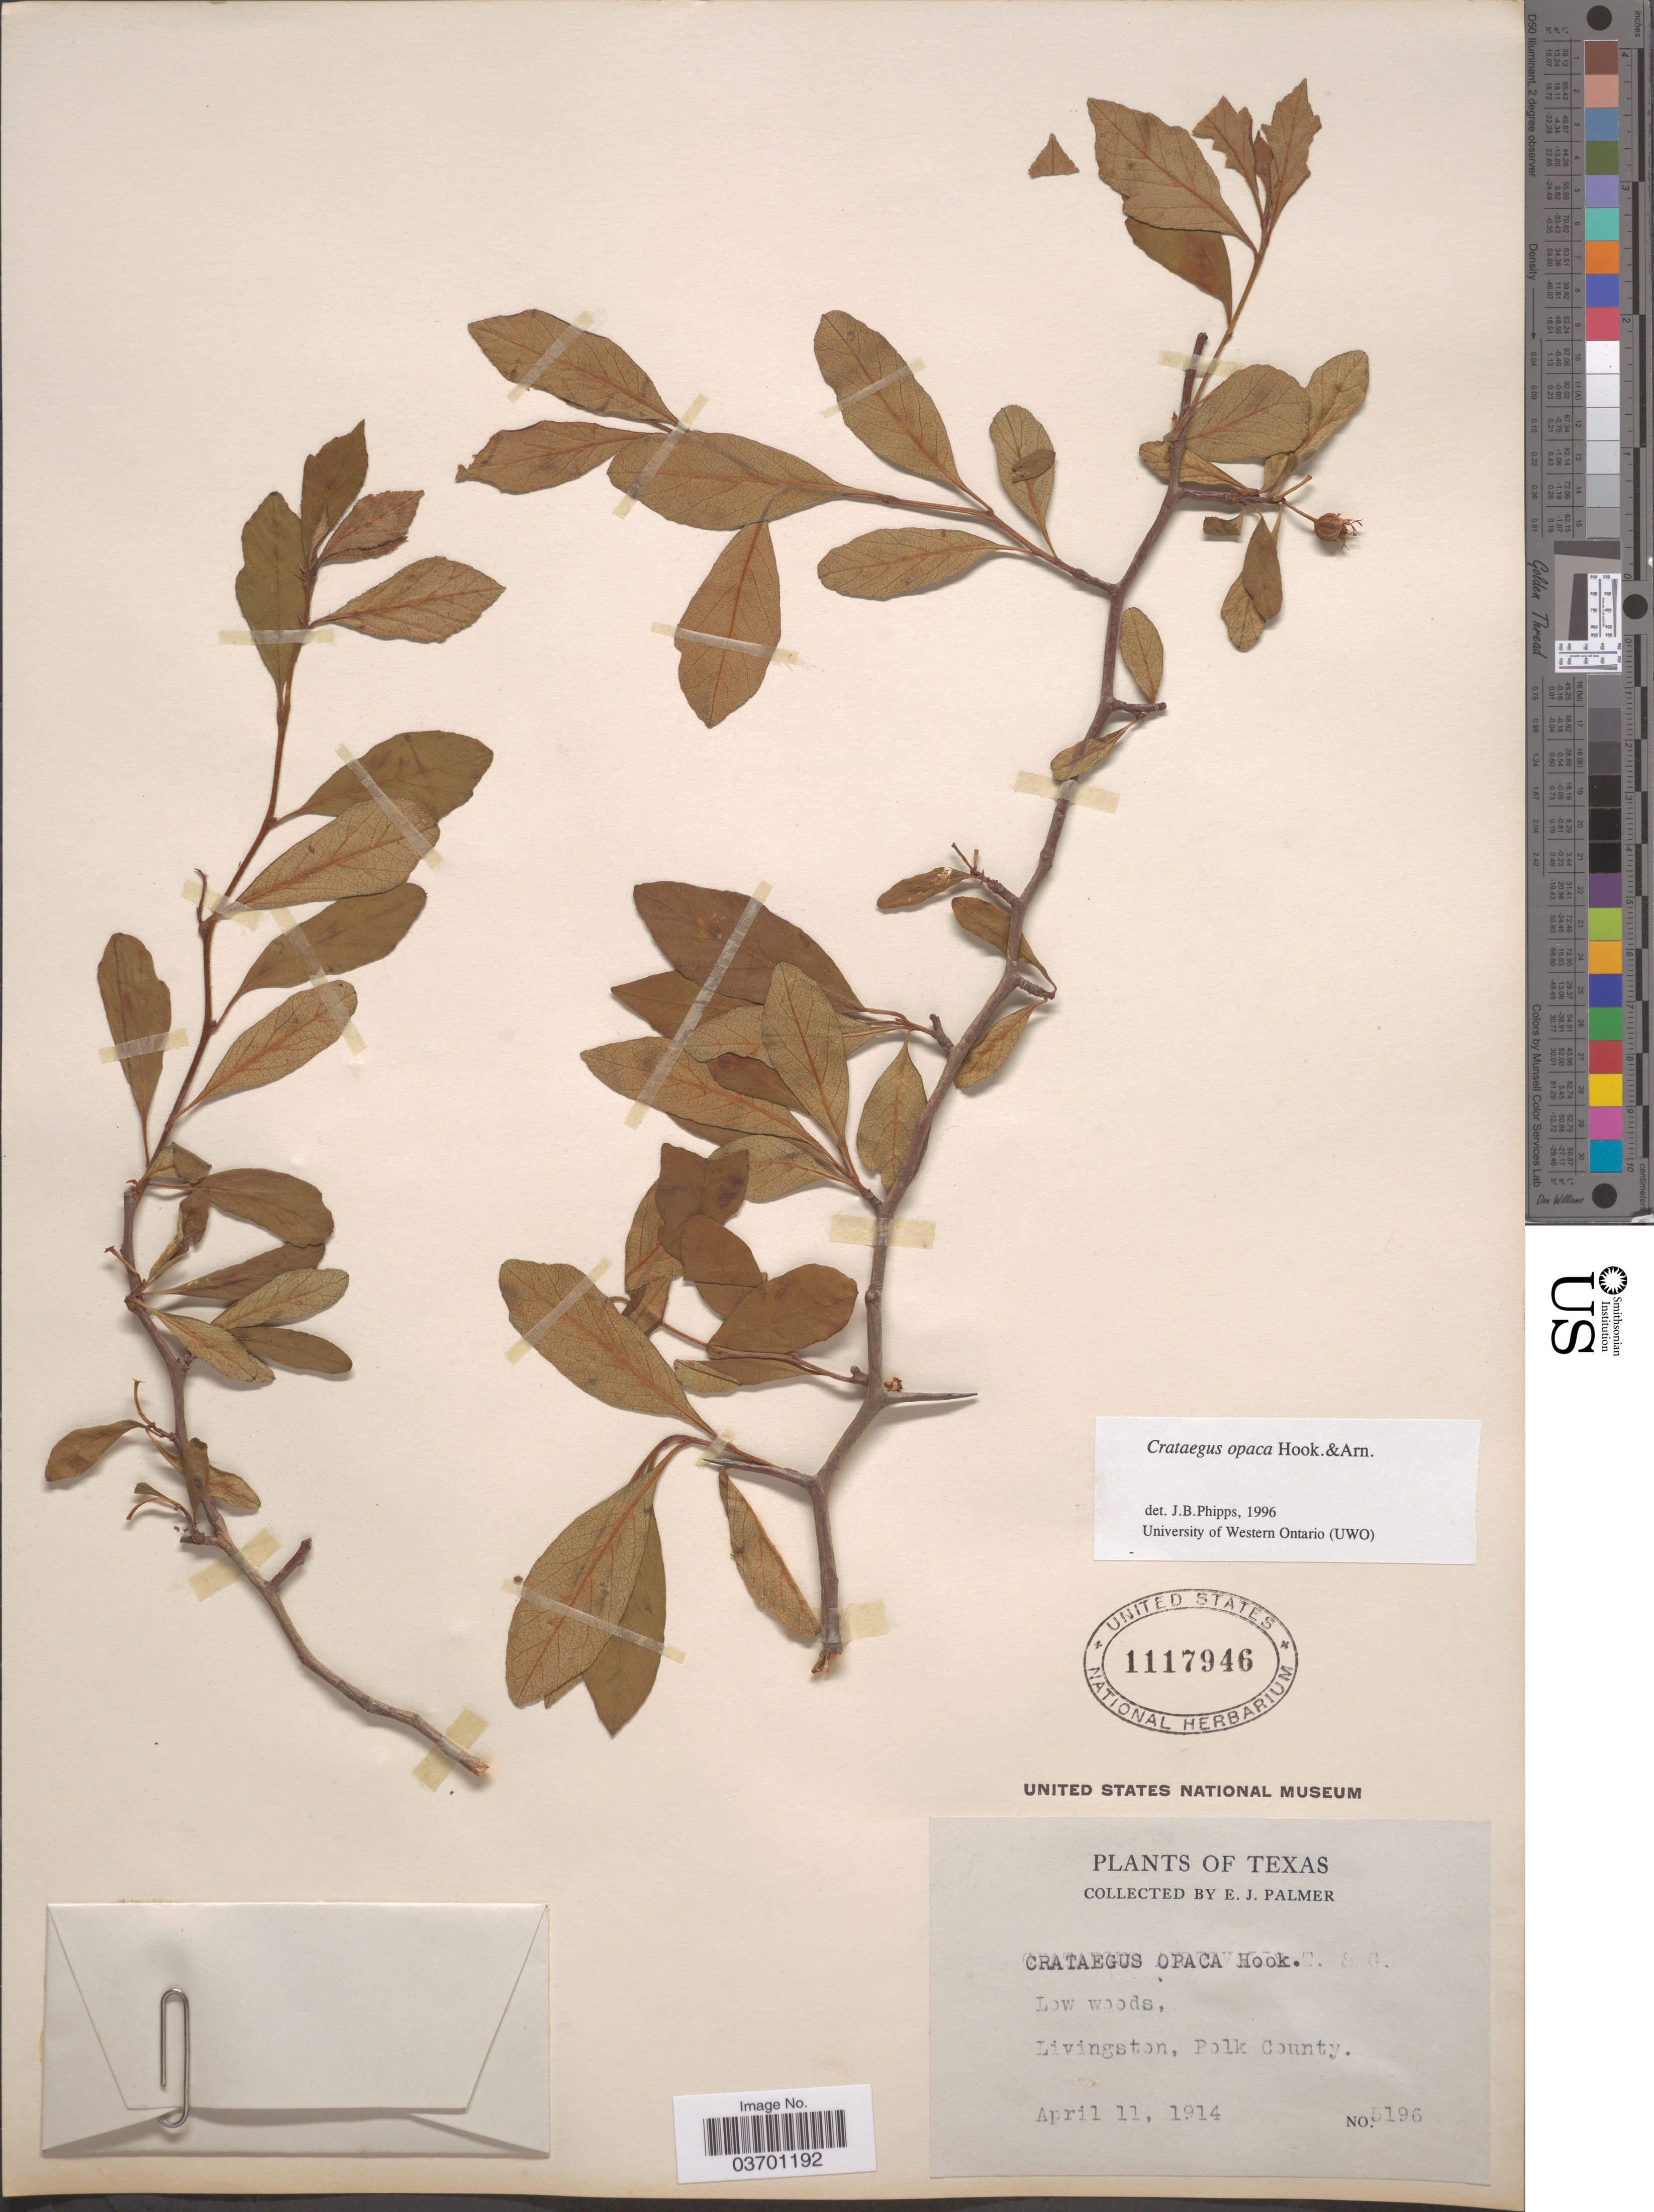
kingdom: Plantae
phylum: Tracheophyta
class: Magnoliopsida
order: Rosales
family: Rosaceae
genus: Crataegus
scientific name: Crataegus opaca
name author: Hook. & Arn.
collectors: E. J. Palmer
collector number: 5196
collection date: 1914-04-11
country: United States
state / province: Texas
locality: Livingston, Polk County.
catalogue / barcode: US 1117946